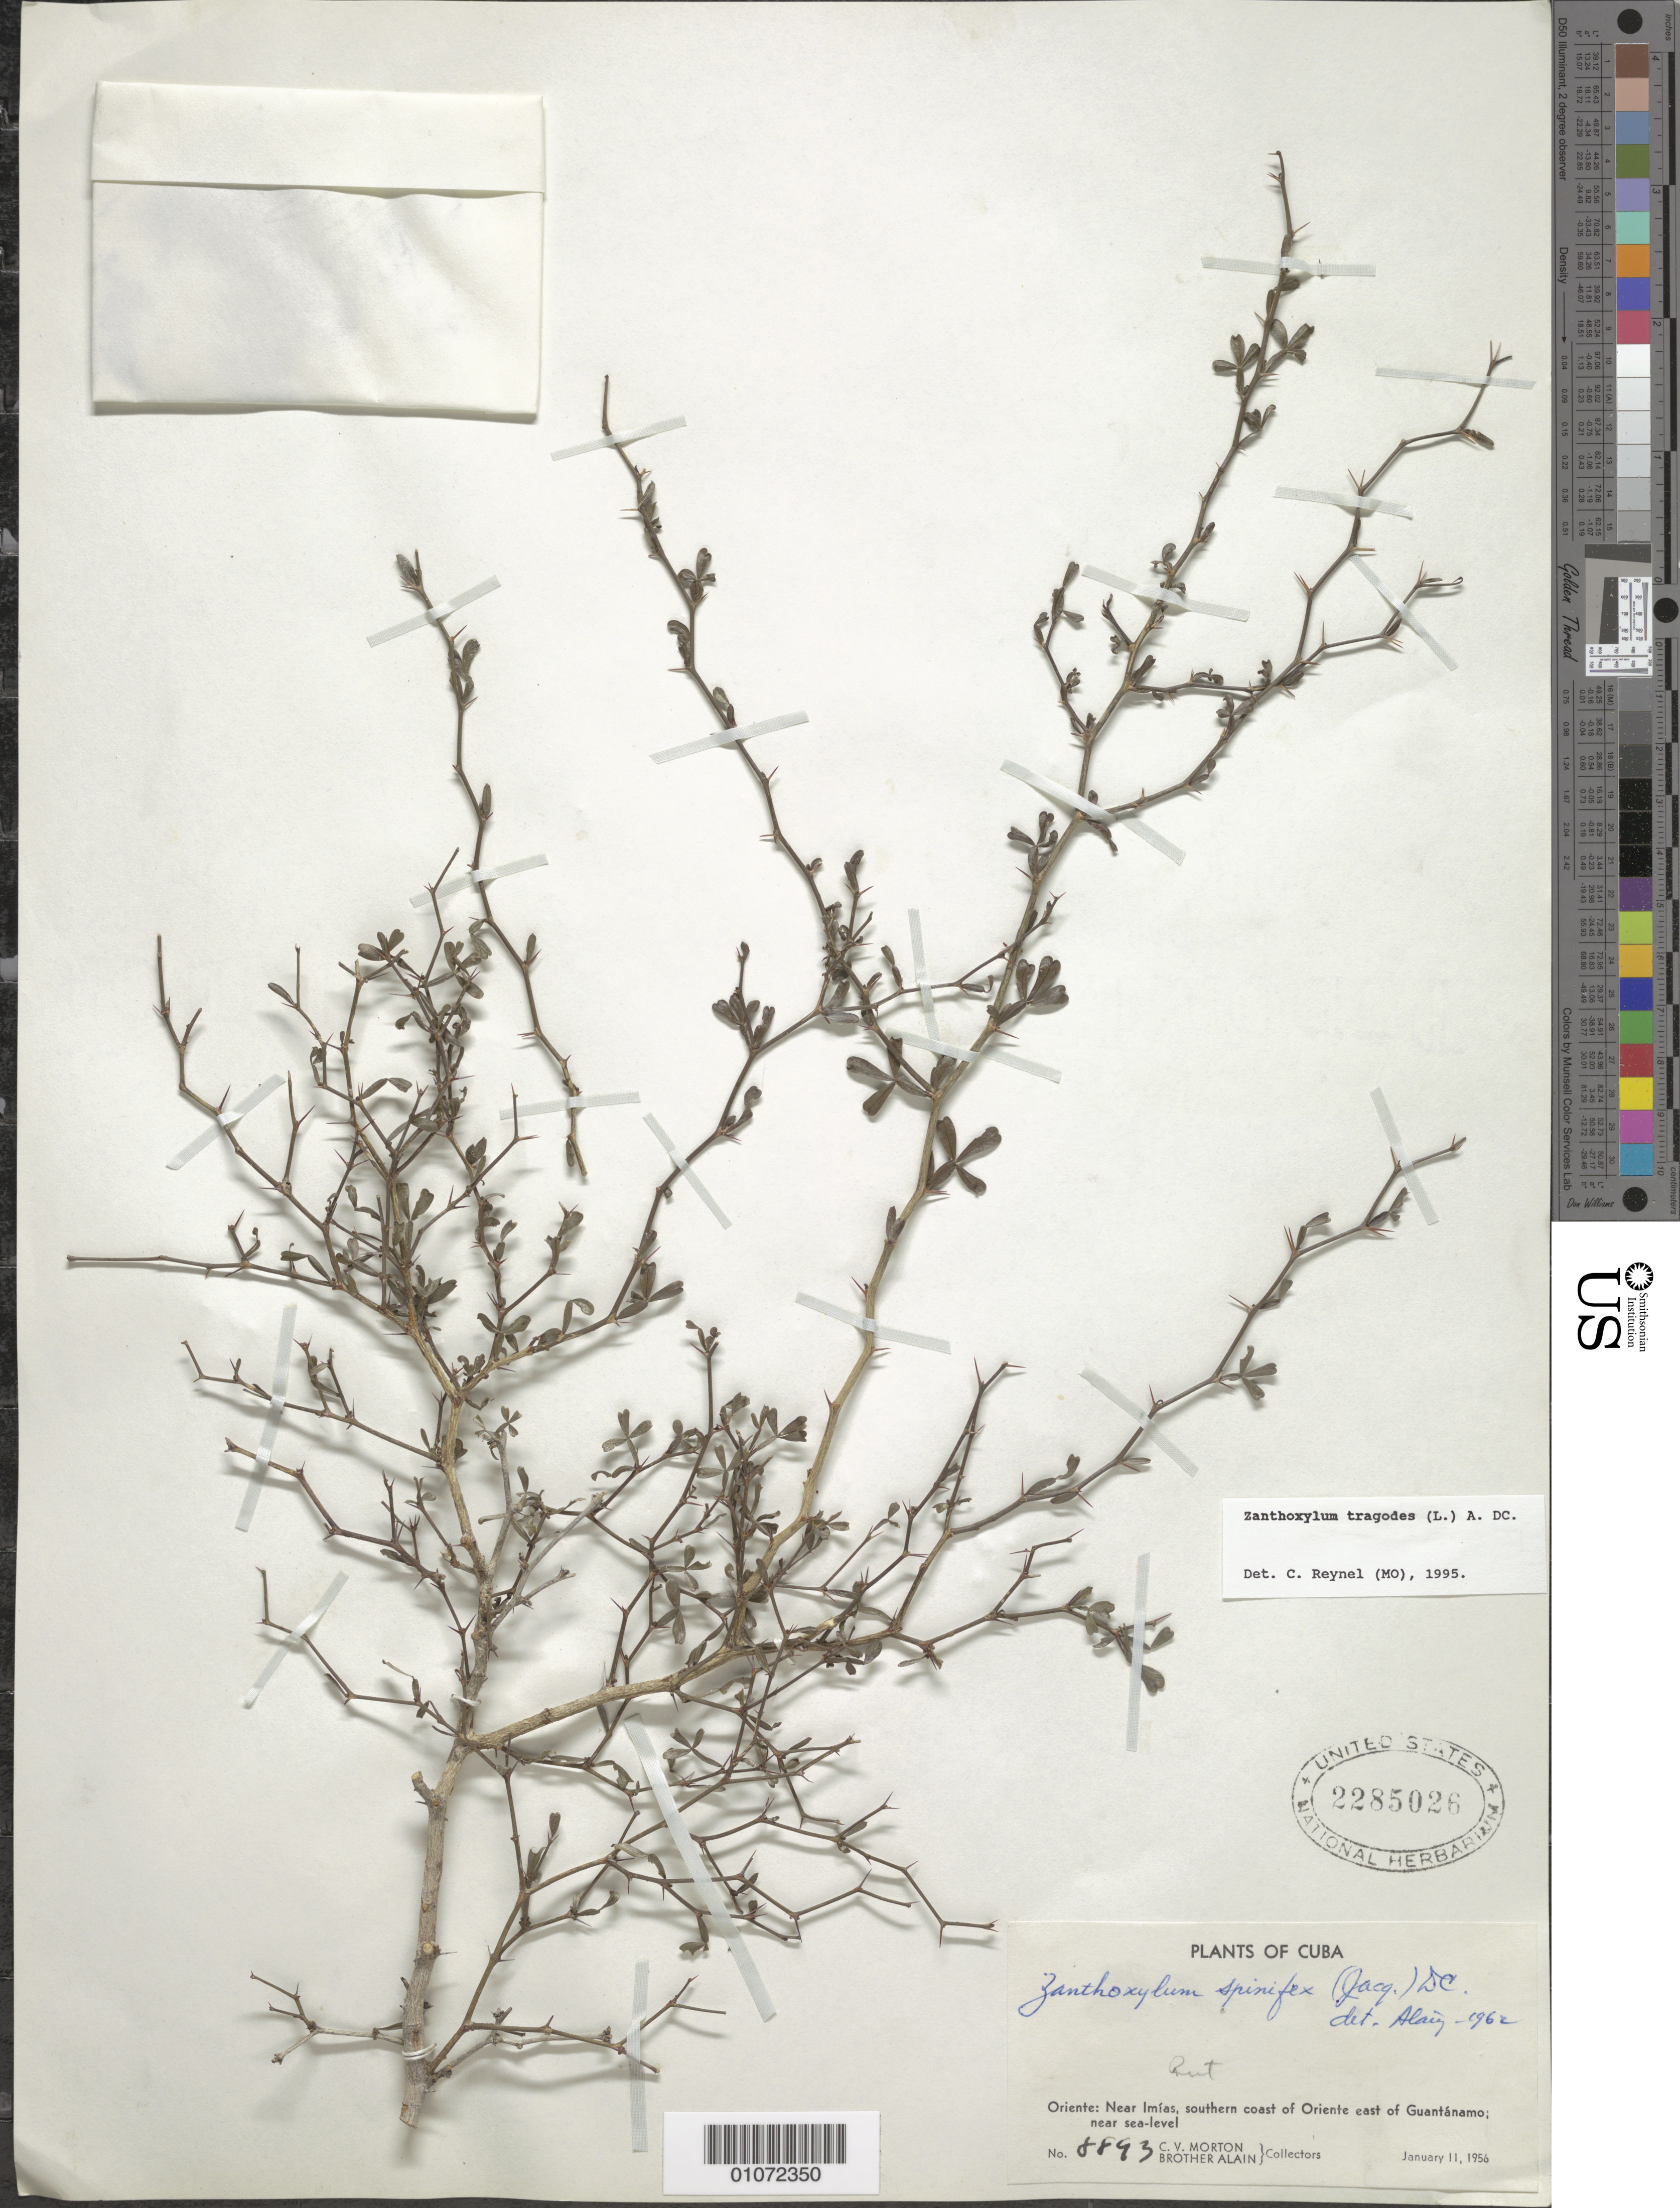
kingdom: Plantae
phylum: Tracheophyta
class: Magnoliopsida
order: Sapindales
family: Rutaceae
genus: Zanthoxylum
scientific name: Zanthoxylum tragodes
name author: (L.) DC.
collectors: C. V. Morton & A. H. Liogier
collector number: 8893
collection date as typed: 11 Jan 1956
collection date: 1956-01-11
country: Cuba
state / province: Guantanamo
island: Cuba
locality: Near Imias, S coast of Oriente, E of Guantánamo; near sea level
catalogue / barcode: US 2285026